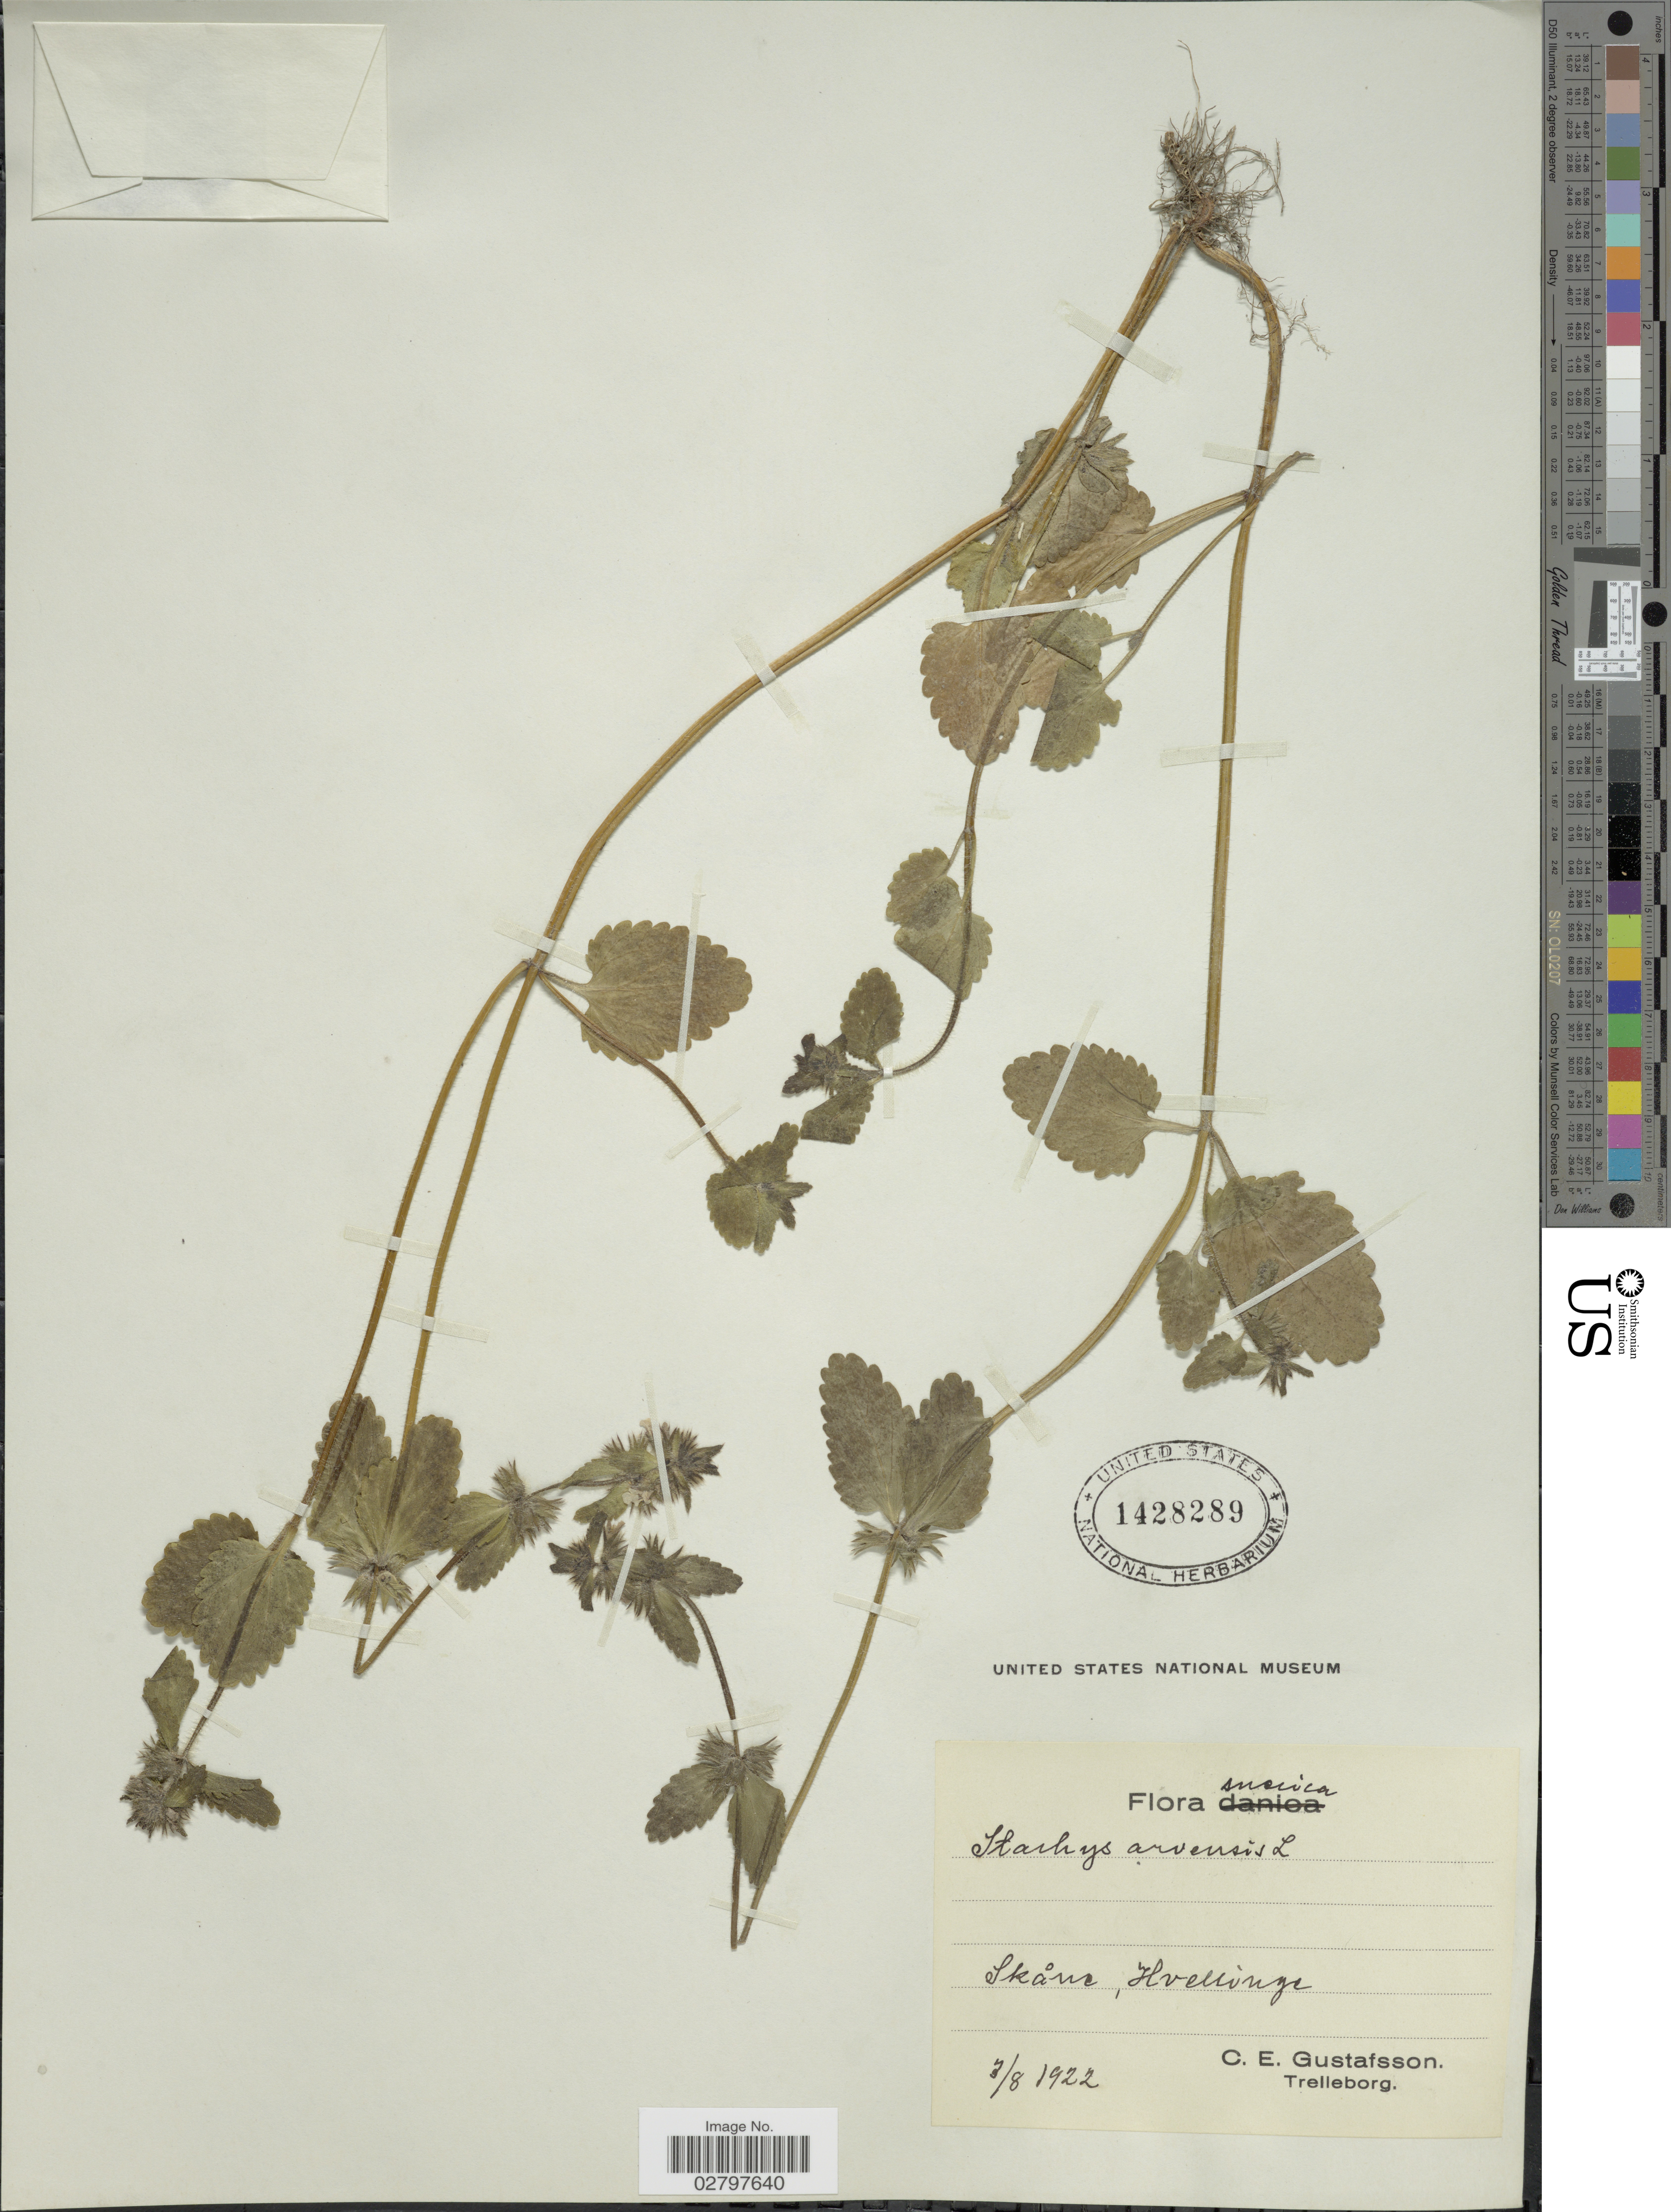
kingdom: Plantae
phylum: Tracheophyta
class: Magnoliopsida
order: Lamiales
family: Lamiaceae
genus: Stachys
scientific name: Stachys arvensis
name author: (L.) L.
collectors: C. Gustafsson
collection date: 1922-08-03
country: Sweden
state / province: Skåne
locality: Hvellinga [interpreted]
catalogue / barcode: US 1428289